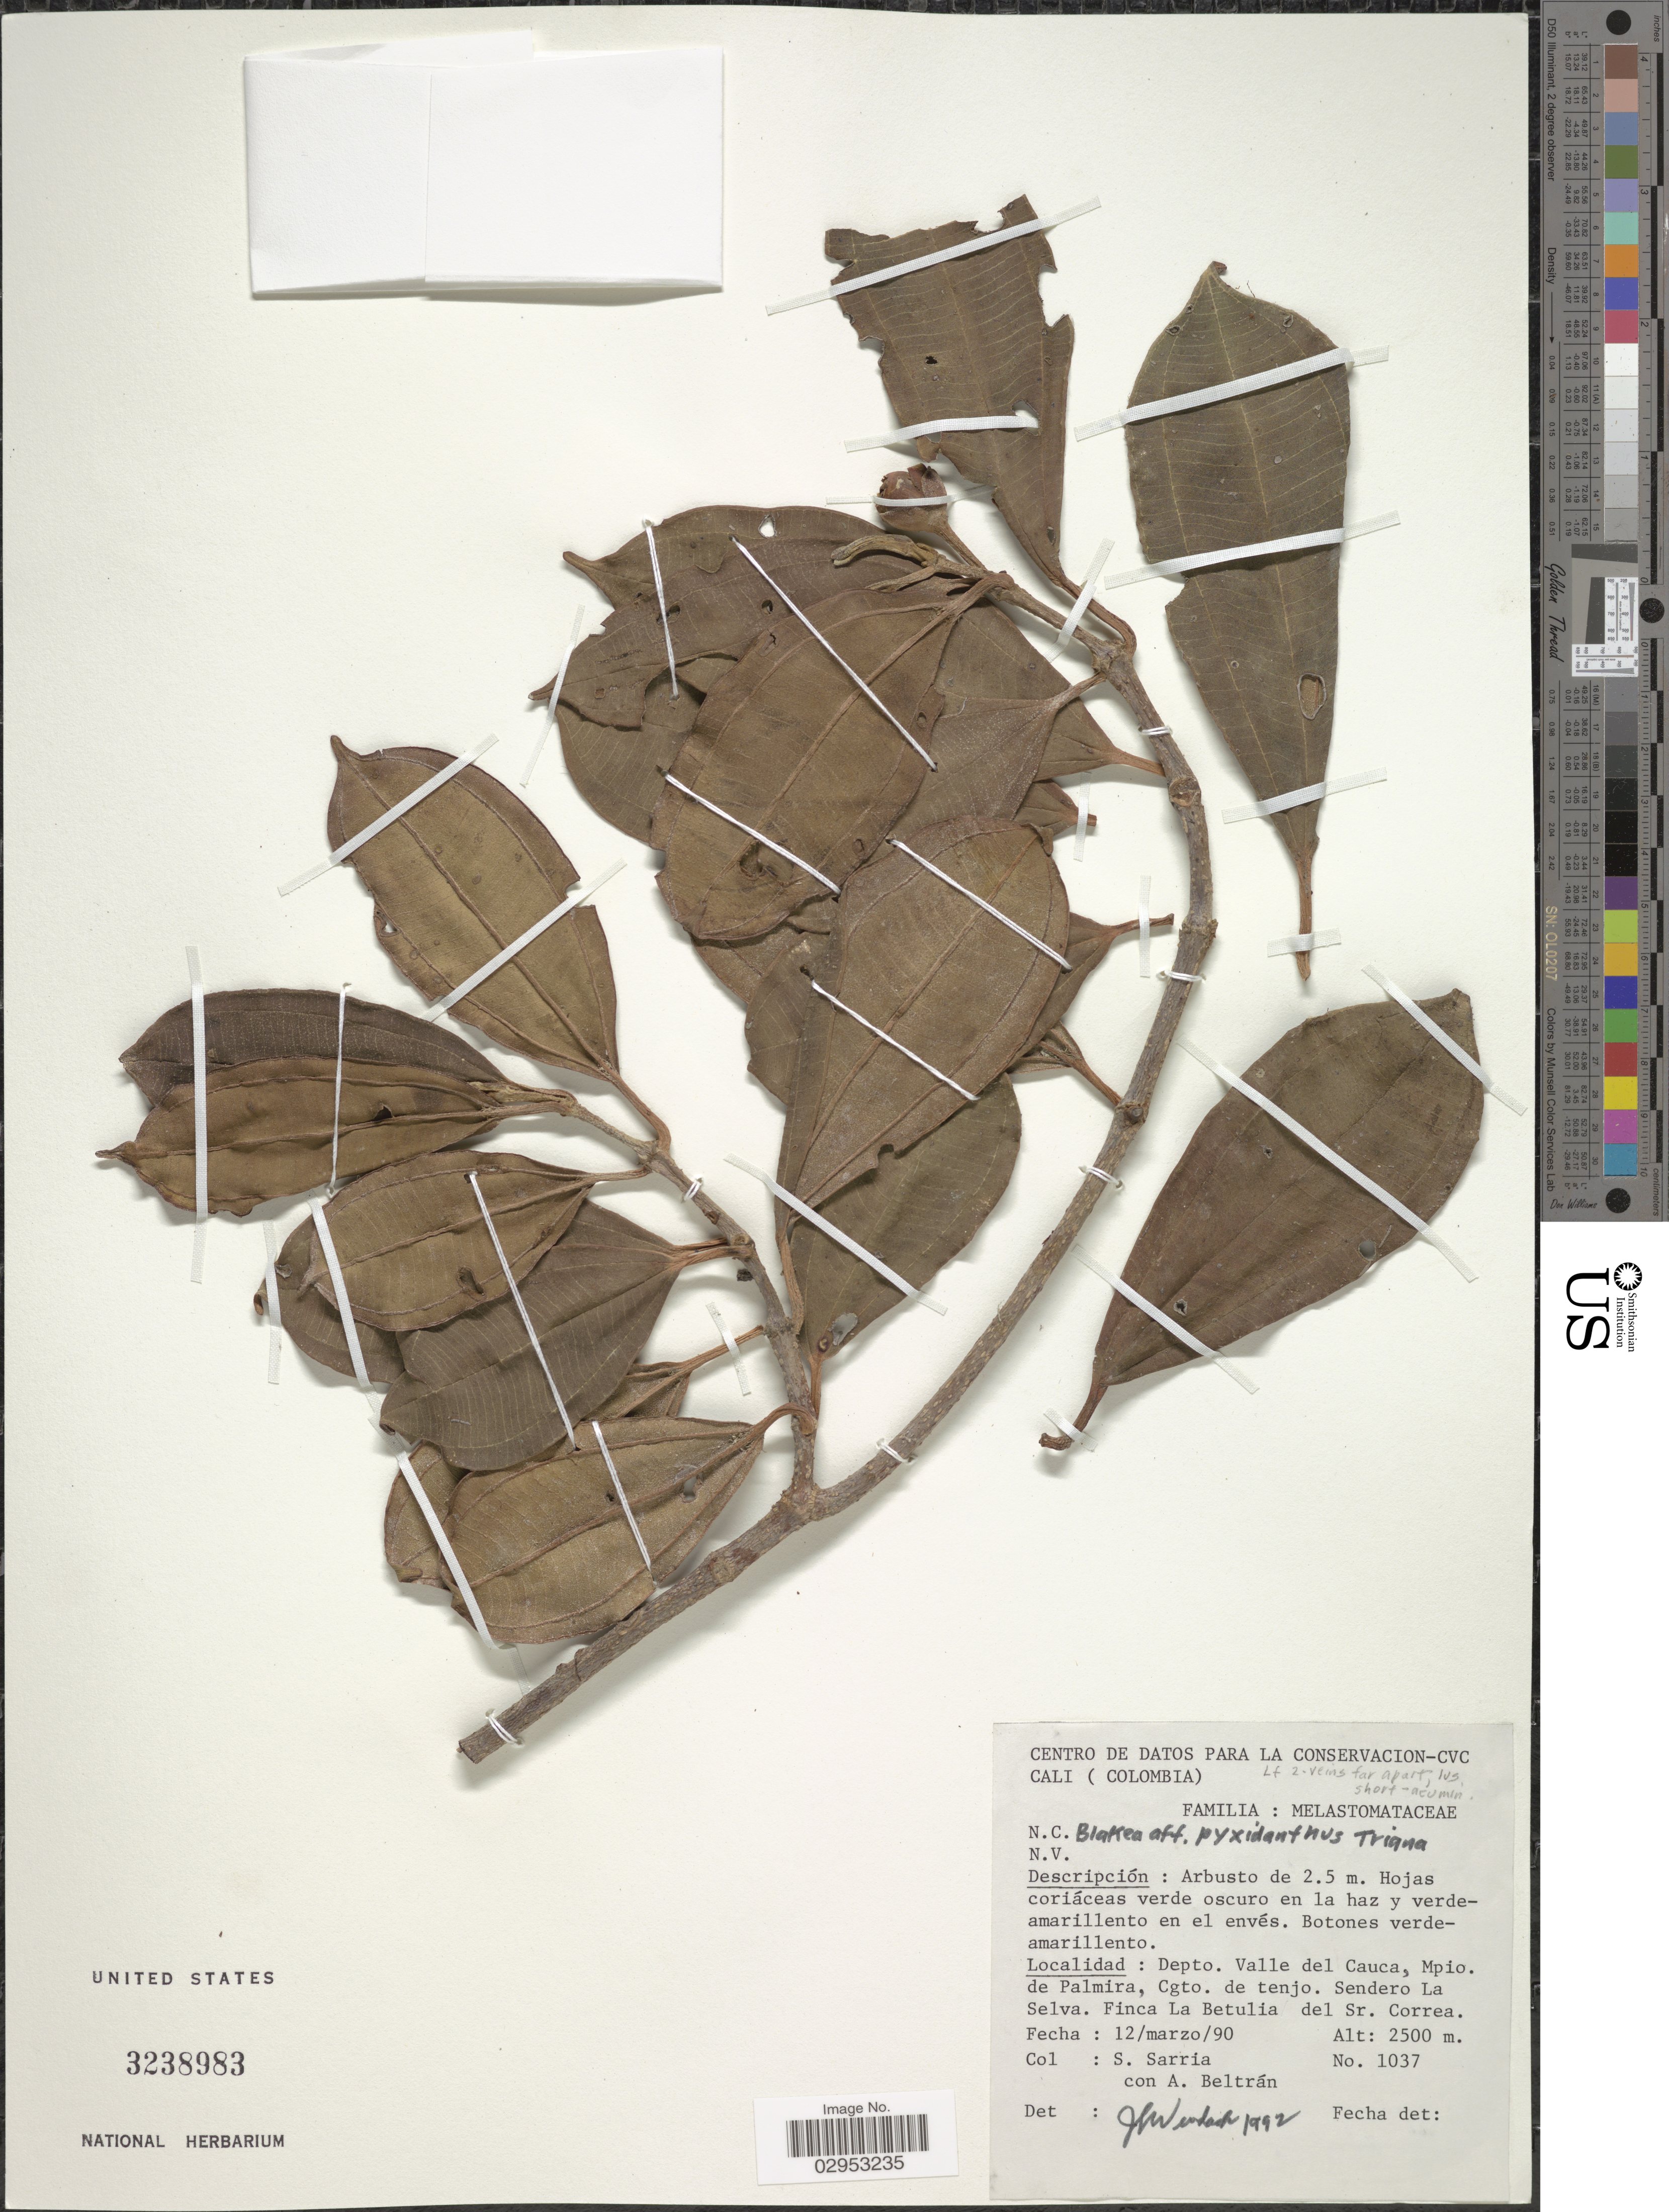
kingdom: Plantae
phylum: Tracheophyta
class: Magnoliopsida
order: Myrtales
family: Melastomataceae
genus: Blakea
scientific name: Blakea pyxidanthus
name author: Triana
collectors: S. Sarria & A. Beltran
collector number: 1037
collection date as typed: Transcribed d/m/y: 12/3/90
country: Colombia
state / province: Valle del Cauca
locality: Depto. Valle del Cauca, Mpio. de Palmira, Cgto. de tenjo. Sendero La Selva. Finca La Betulia del Sr. Correa.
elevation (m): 2500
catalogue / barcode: US 3238983